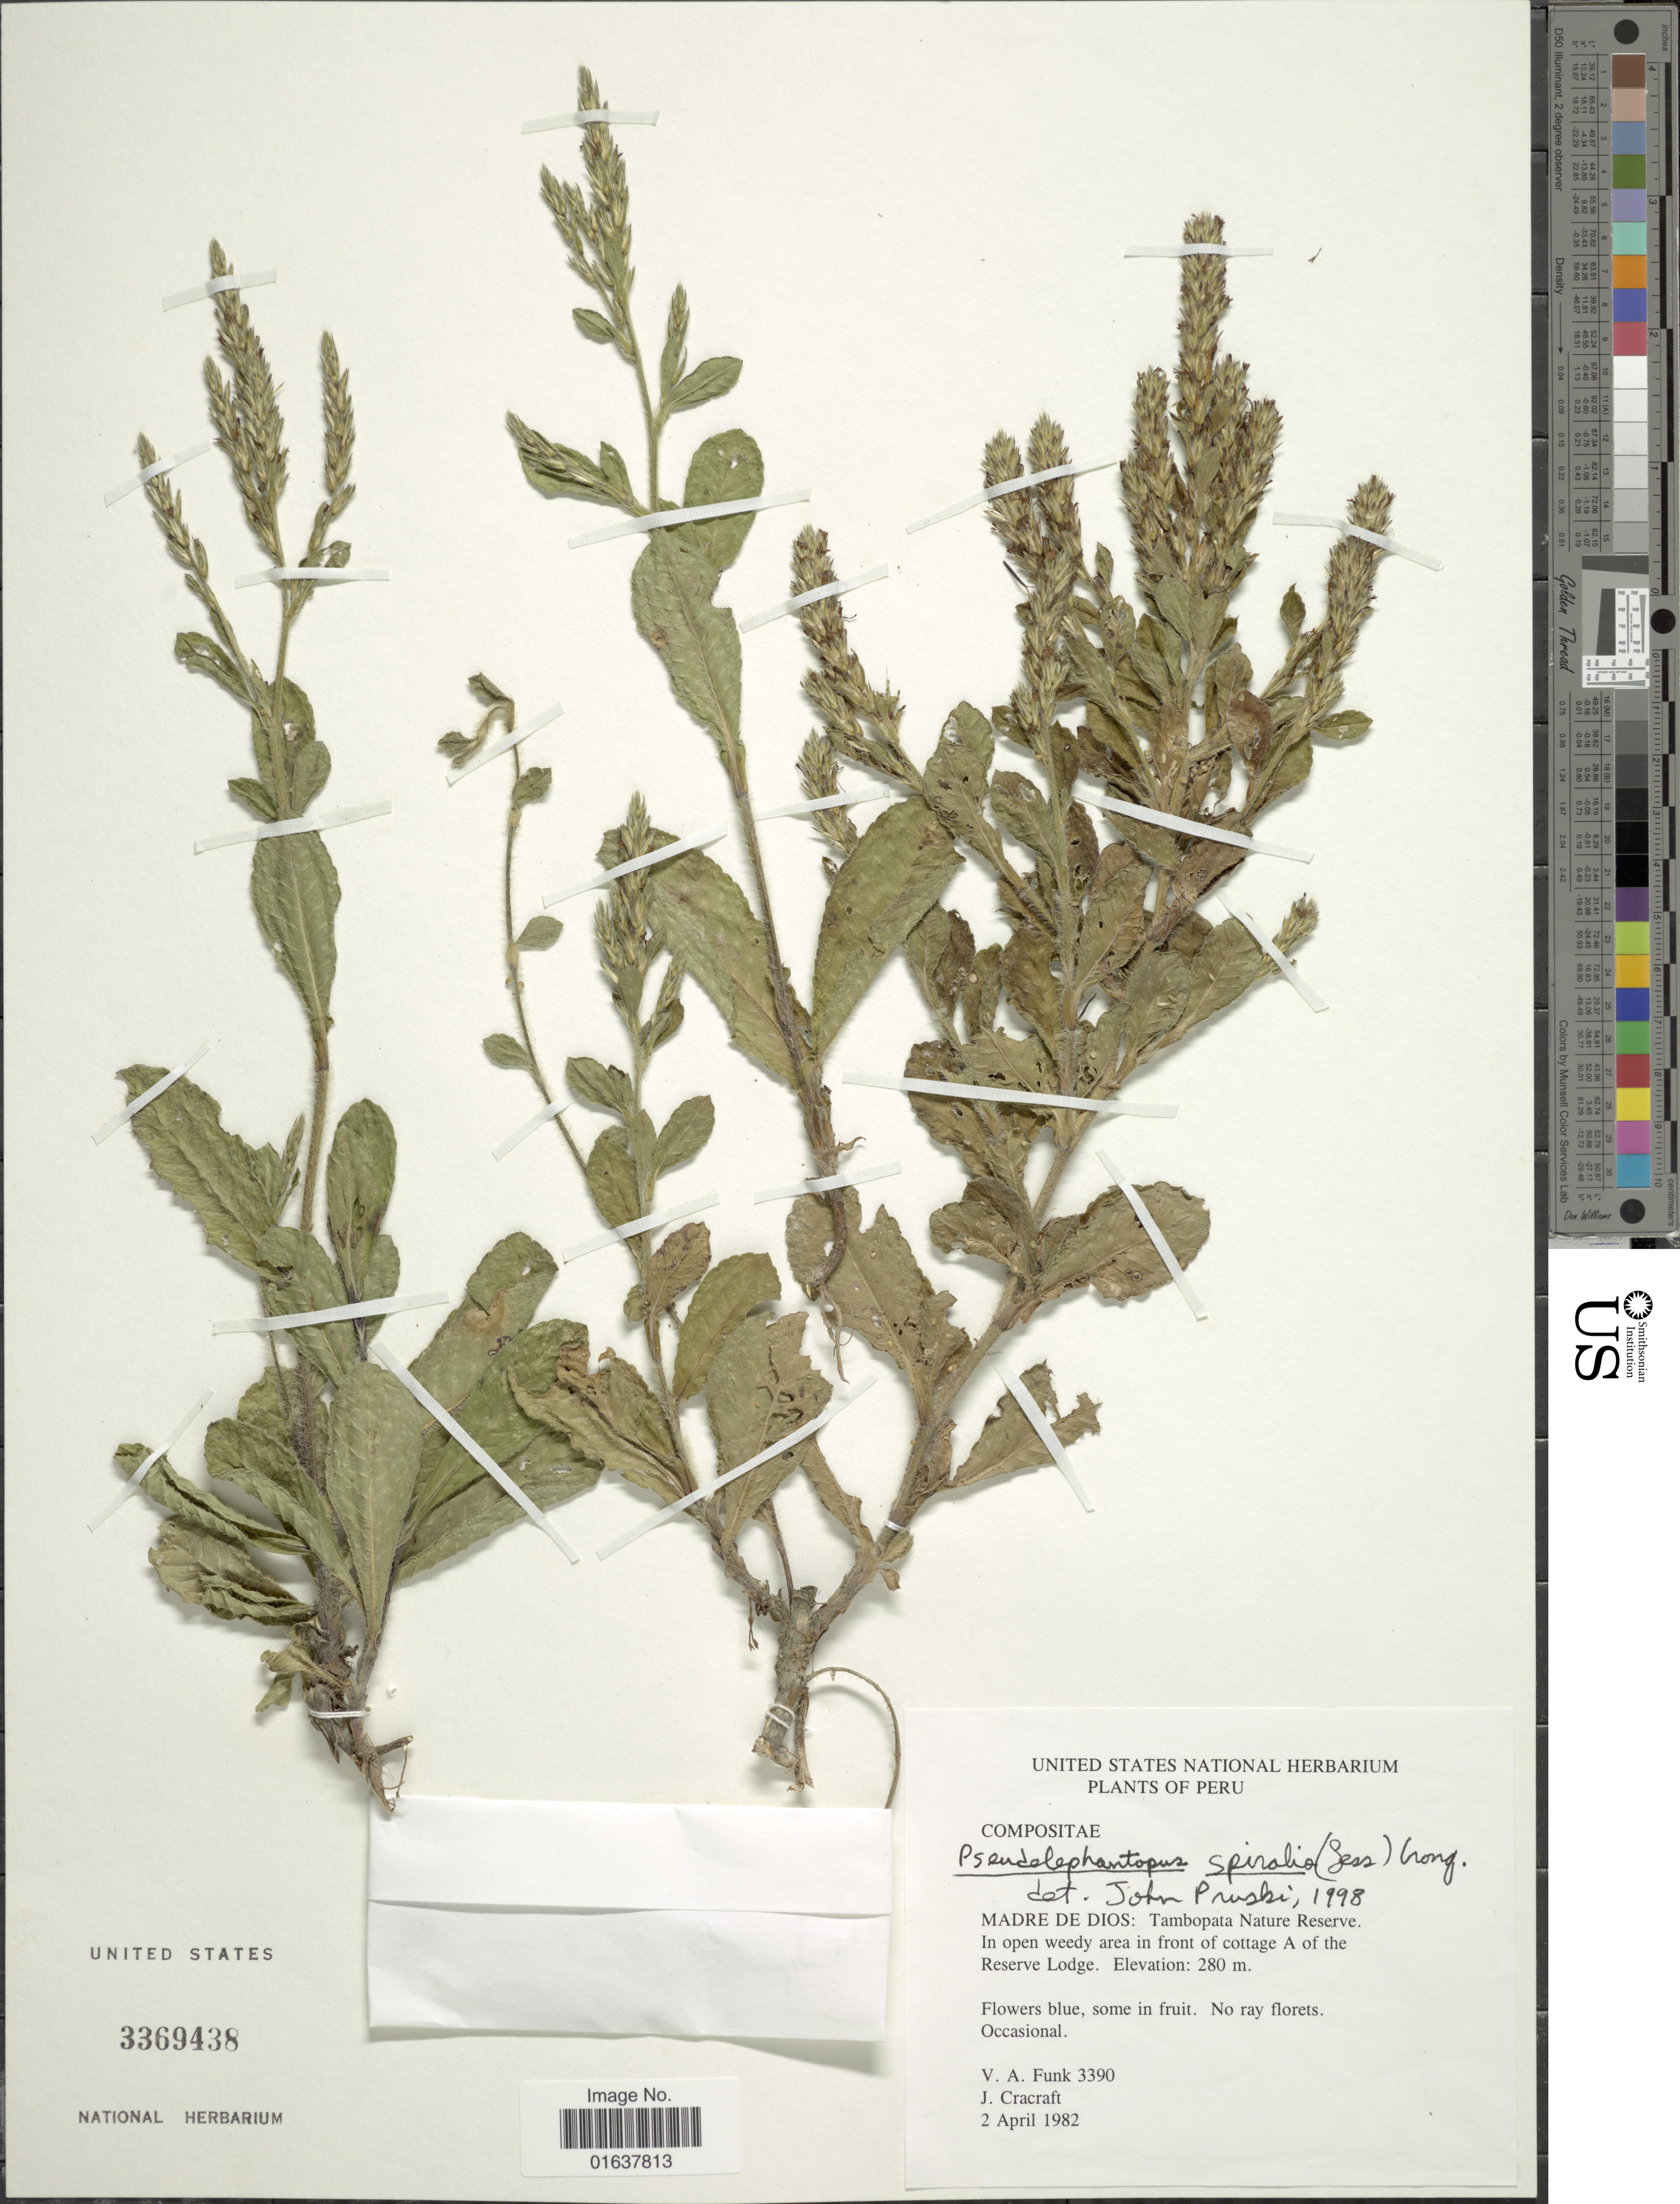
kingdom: Plantae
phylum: Tracheophyta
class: Magnoliopsida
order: Asterales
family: Asteraceae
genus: Pseudelephantopus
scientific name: Pseudelephantopus spiralis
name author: (Less.) Cronquist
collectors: V. Funk & J. L. Cracraft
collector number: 3390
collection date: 1982-04-02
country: Peru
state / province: Madre de Dios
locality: Tambopata Nature Reserve. In open weedy area in front of cottage A of the Reserve lodge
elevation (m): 280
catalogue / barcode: US 3369438